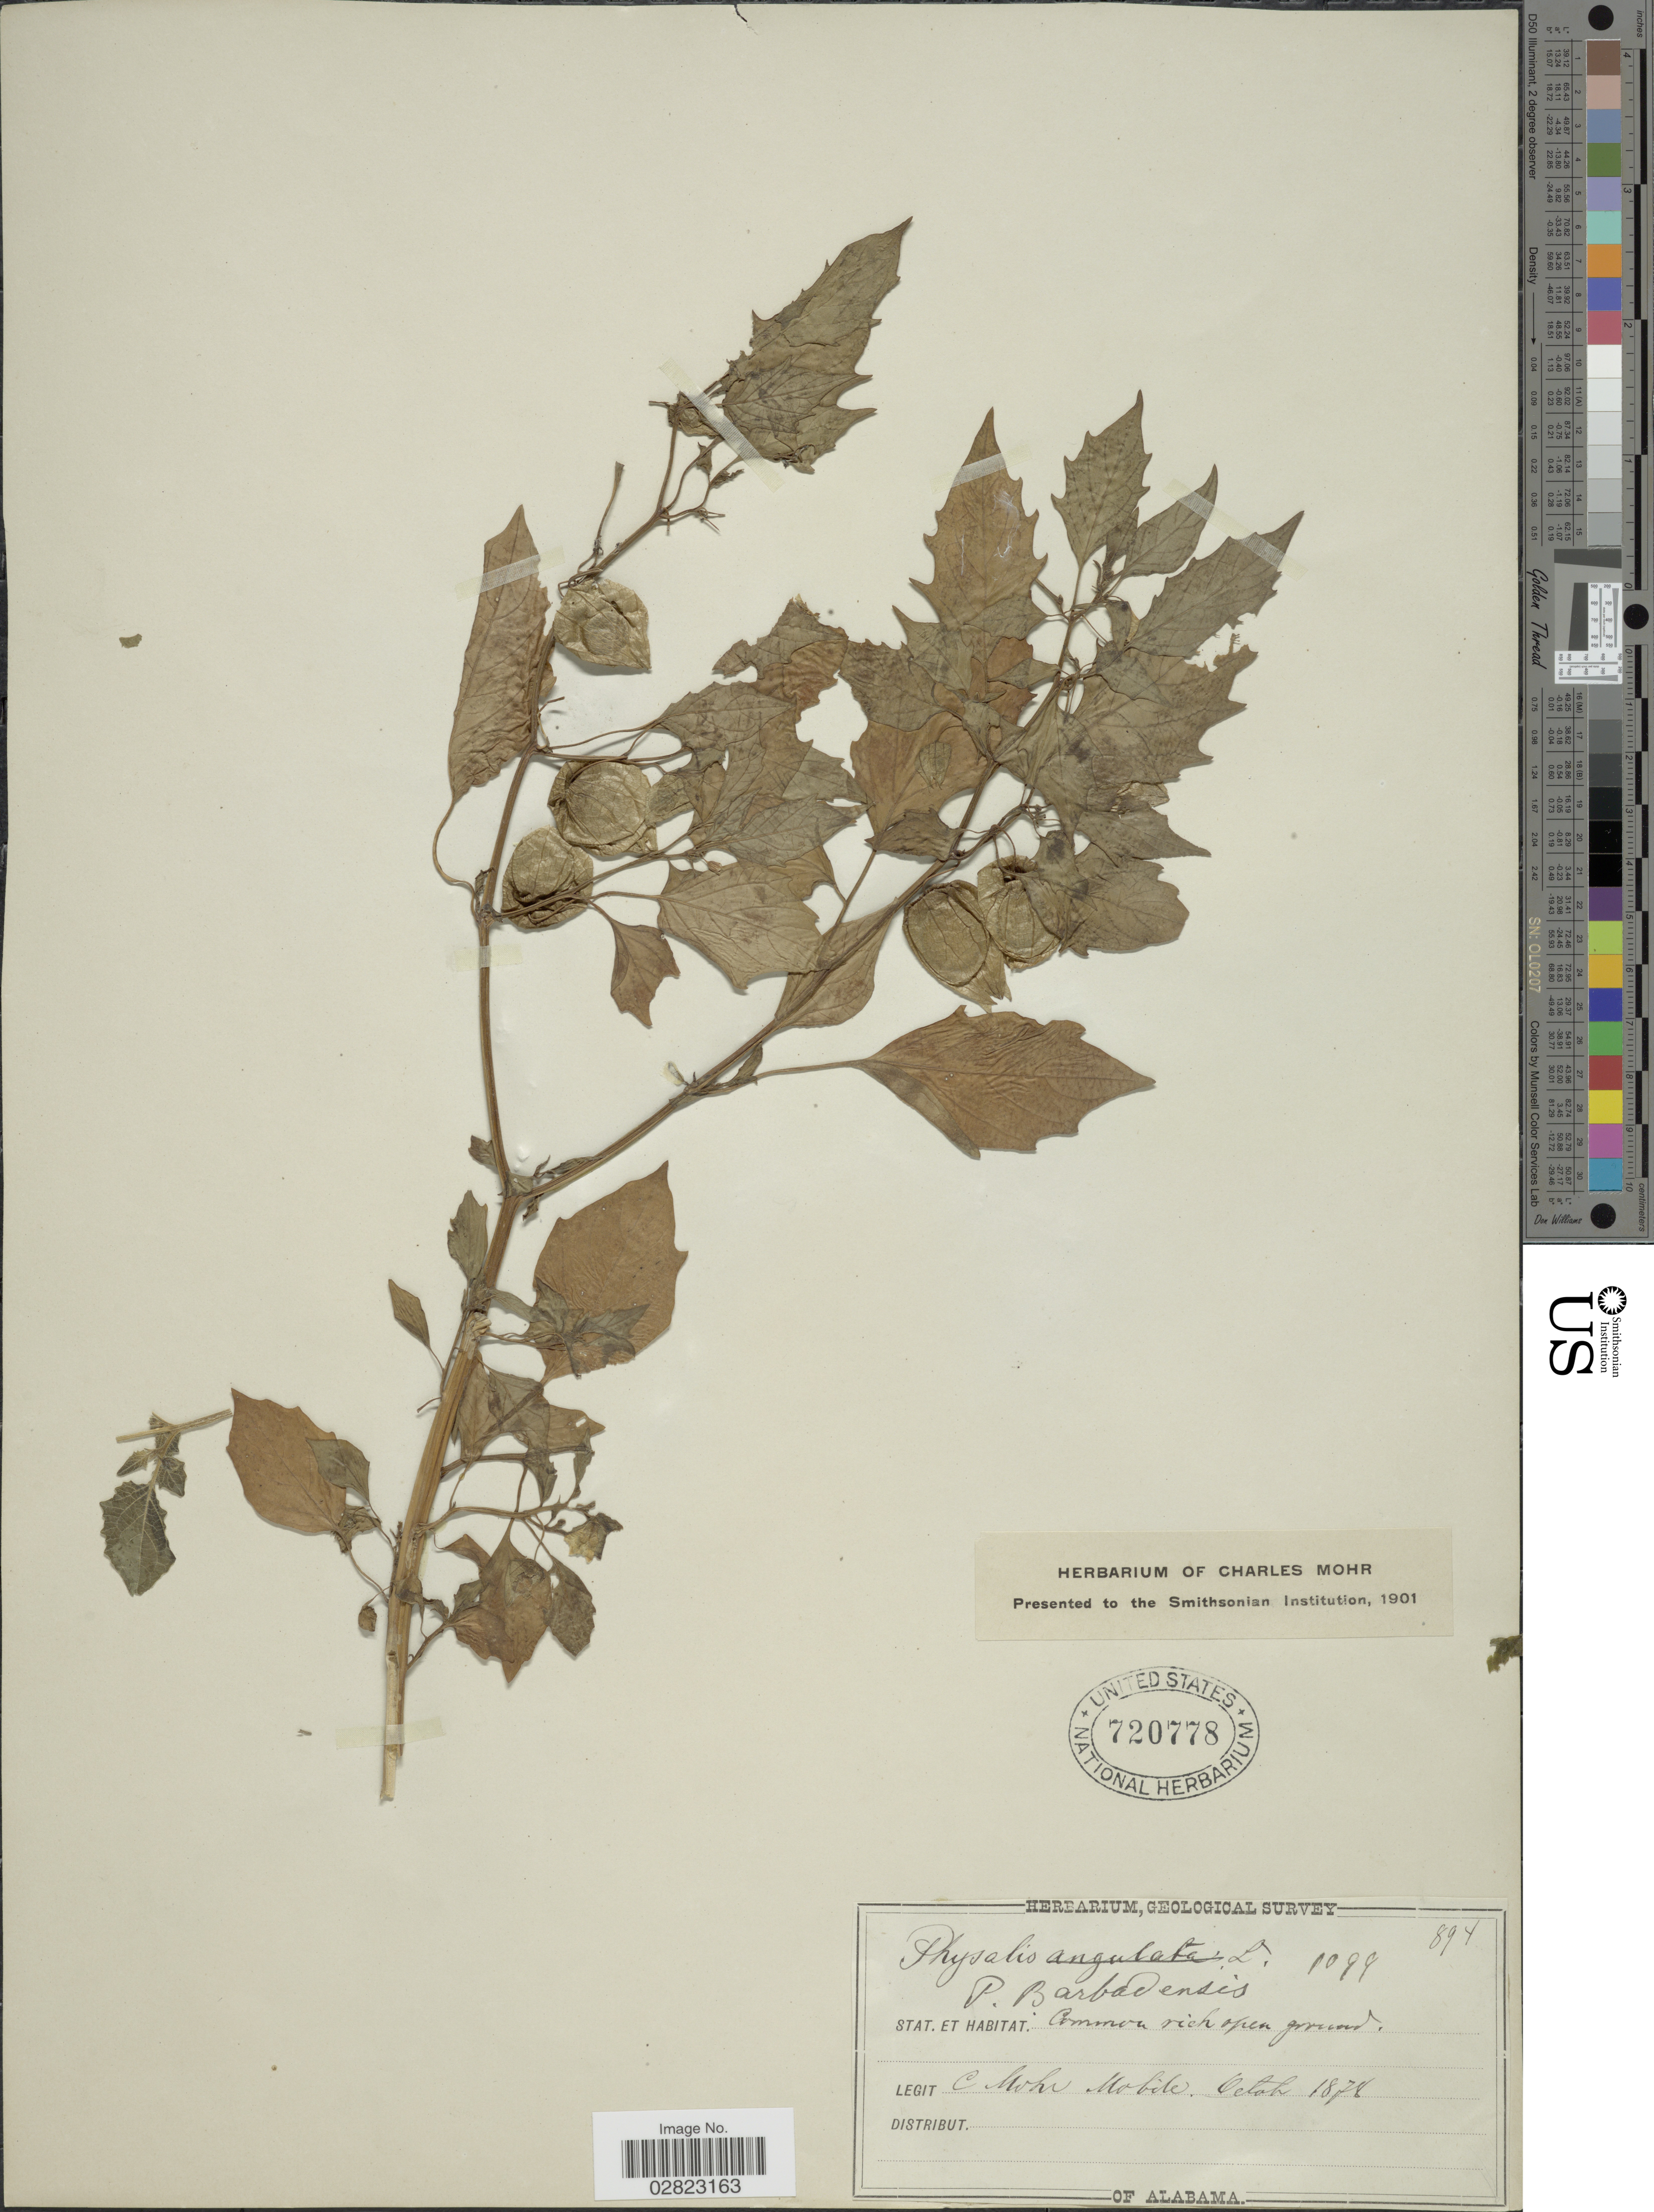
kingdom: Plantae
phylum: Tracheophyta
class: Magnoliopsida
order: Solanales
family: Solanaceae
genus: Physalis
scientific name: Physalis barbadensis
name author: Jacq.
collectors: Mohr, C. T. (herbarium)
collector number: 894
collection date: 1878-10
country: United States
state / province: Alabama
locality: Mobile.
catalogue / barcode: US 720778